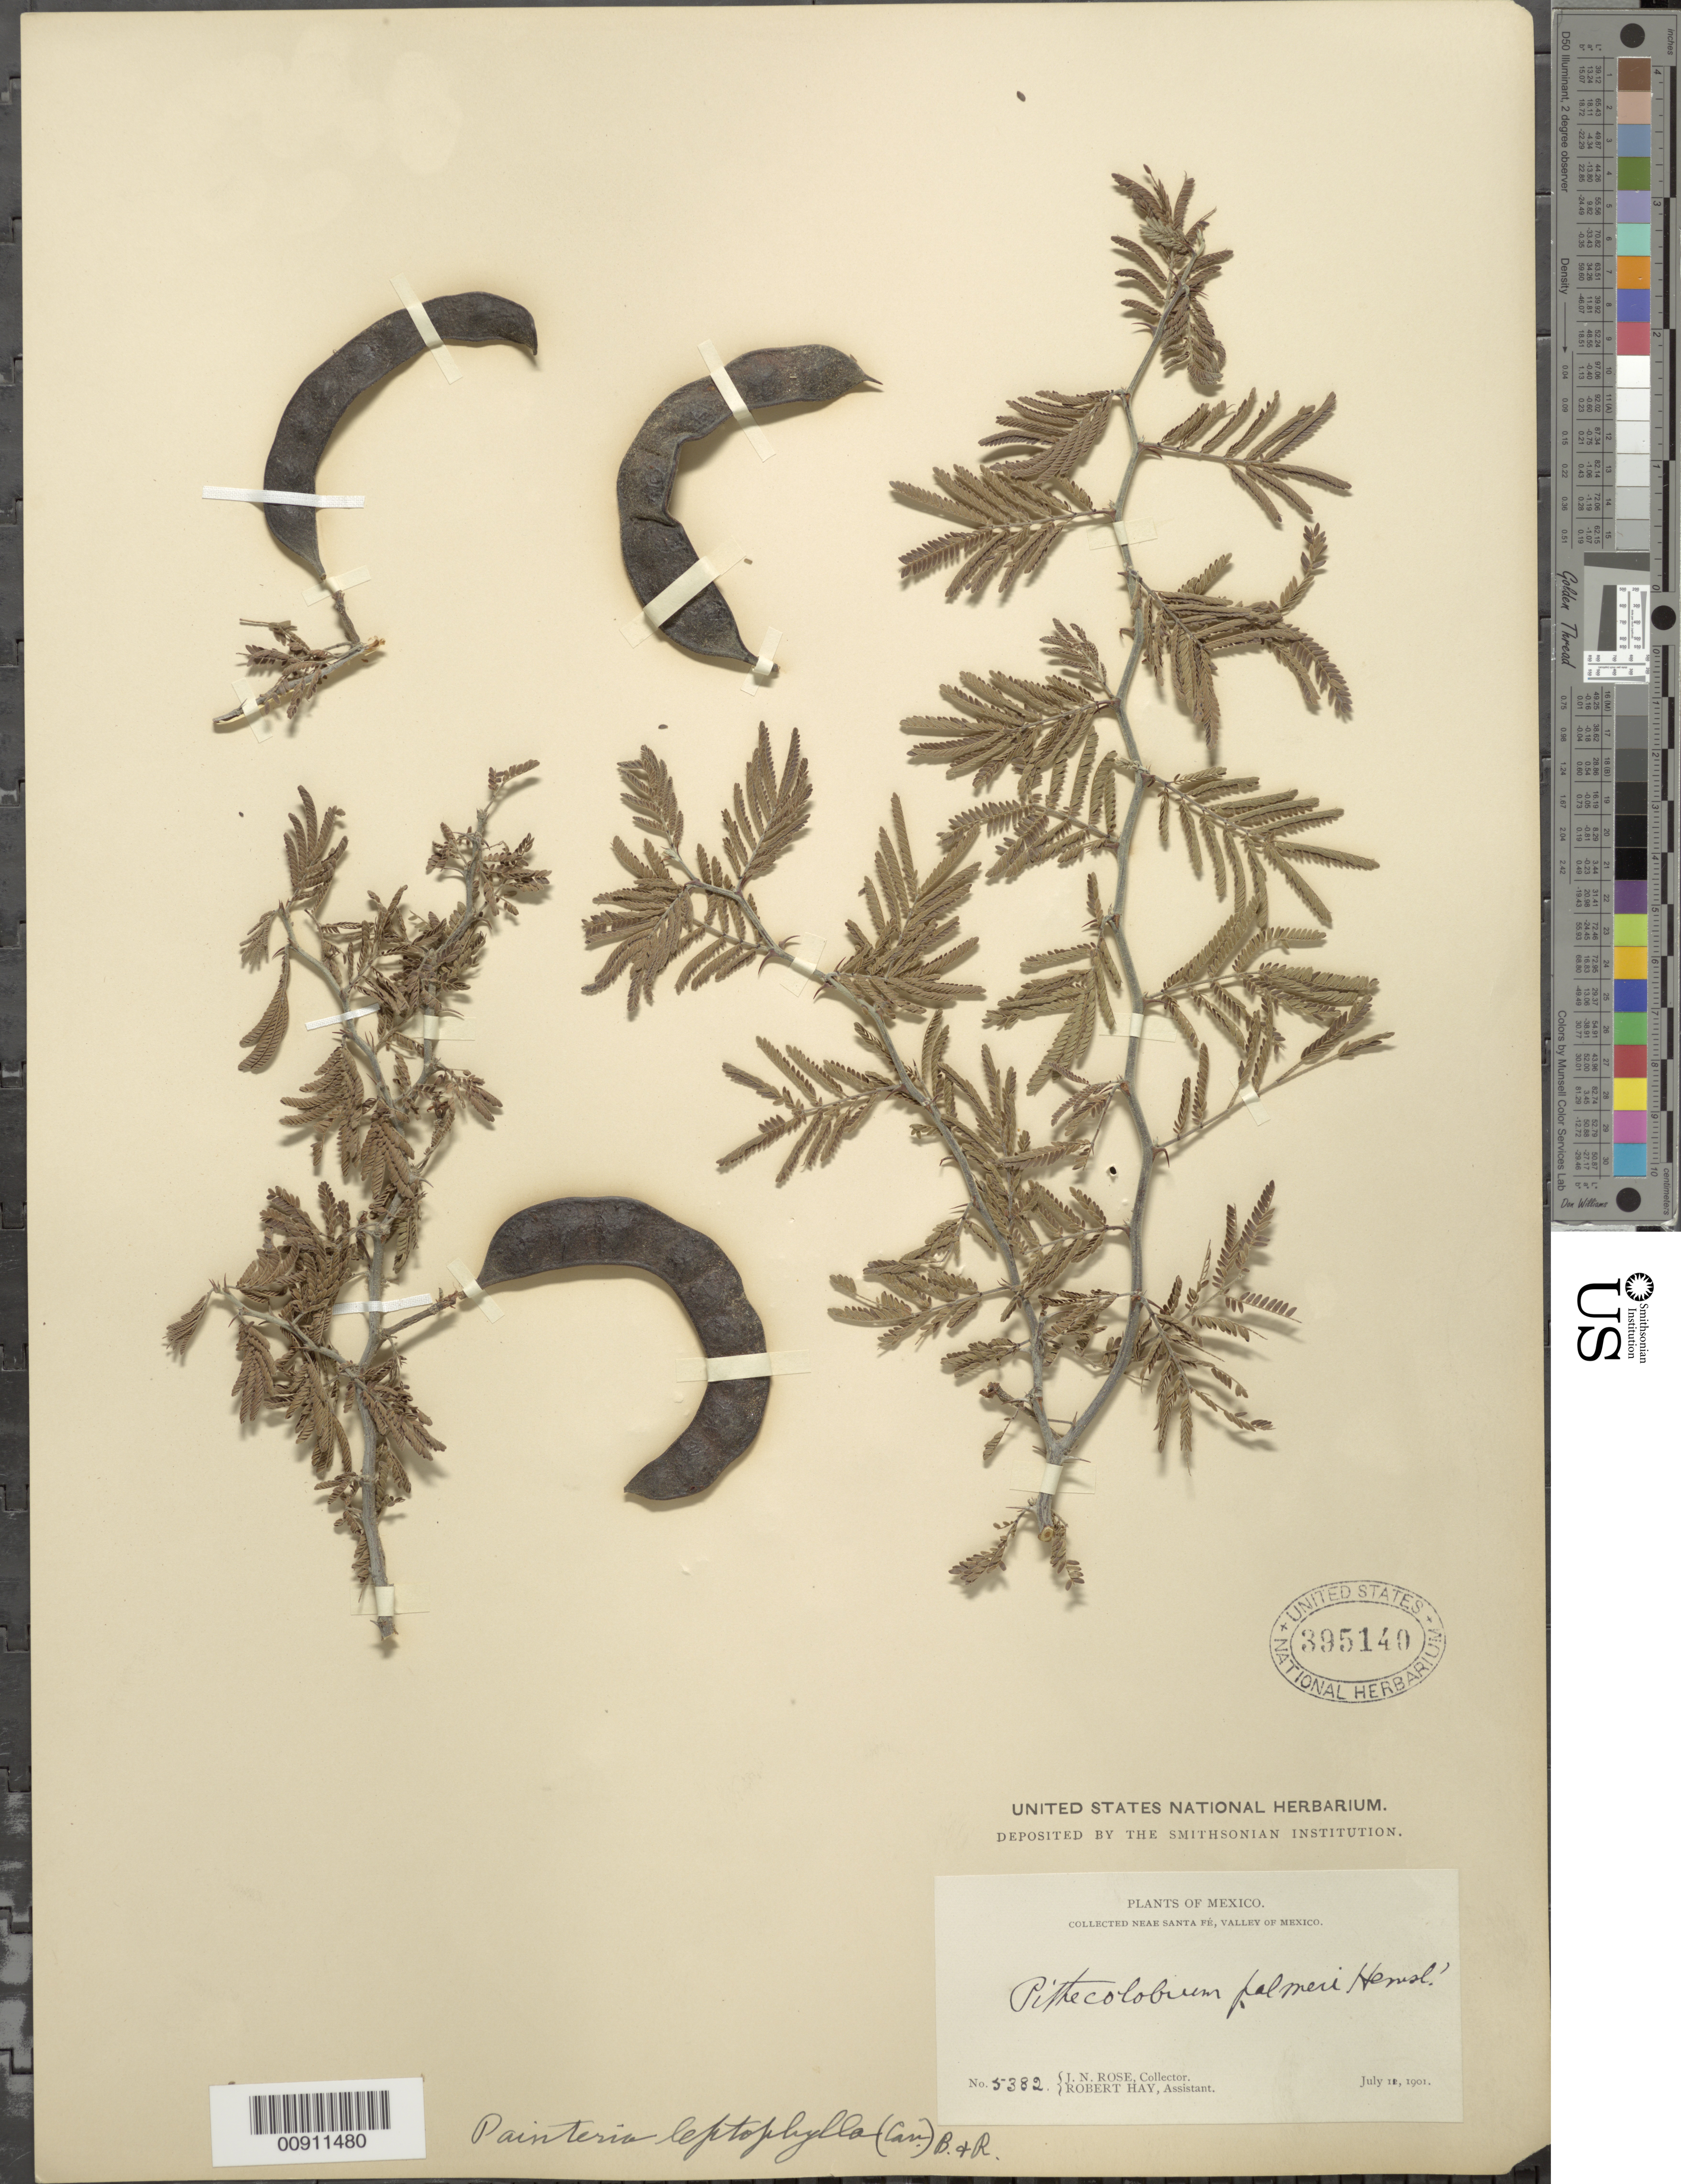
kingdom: Plantae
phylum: Tracheophyta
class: Magnoliopsida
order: Fabales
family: Fabaceae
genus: Ricoa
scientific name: Ricoa leptophylla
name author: (DC.) Duno & Torke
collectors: J. N. Rose & R. Hay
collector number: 5382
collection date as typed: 11 Jul 1901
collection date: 1901-07-11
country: Mexico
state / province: Distrito Federal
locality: Near Santa Fé, Valley of México.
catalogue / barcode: US 395140